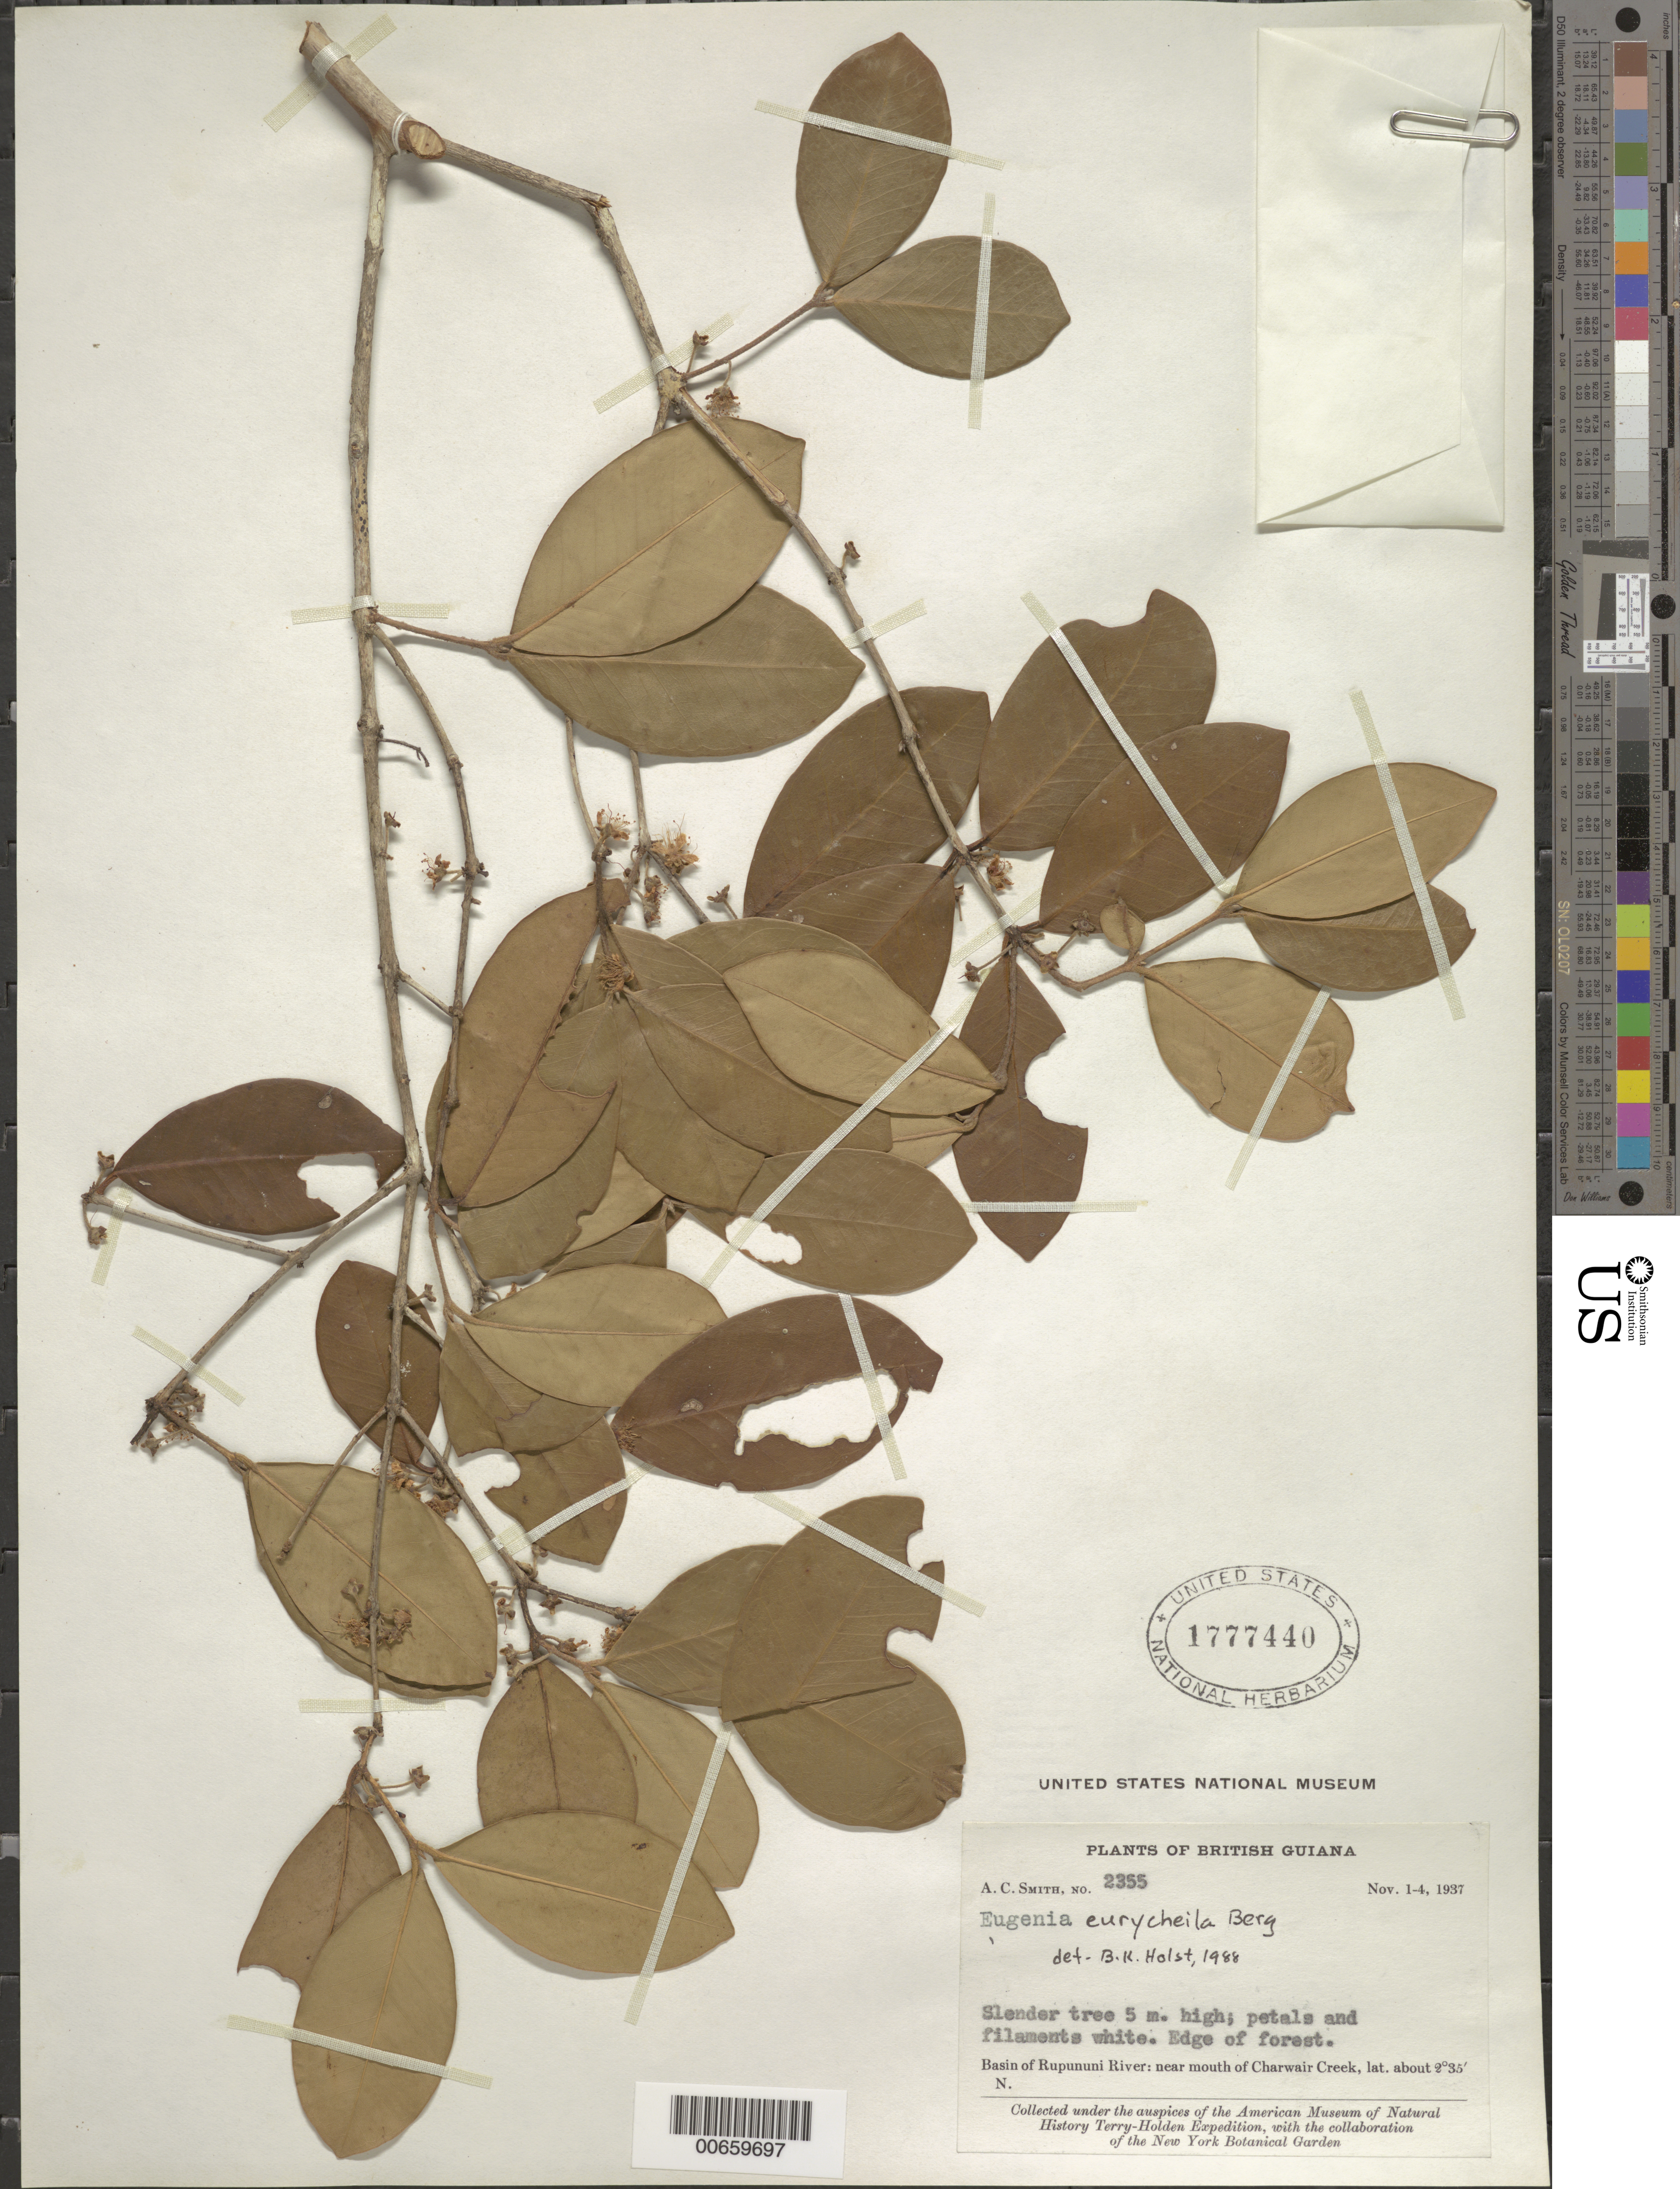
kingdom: Plantae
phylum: Tracheophyta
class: Magnoliopsida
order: Myrtales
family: Myrtaceae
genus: Eugenia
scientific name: Eugenia eurycheila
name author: O. Berg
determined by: Holst, Bruce K.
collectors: A. C. Smith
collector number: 2355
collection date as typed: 1-Nov-37 to 4-Nov-37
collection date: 1937-11-01/1937-11-04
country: Guyana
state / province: U. Takutu-U. Essequibo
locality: Charwair Creek, near mouth, Rupununi R. basin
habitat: Edge of forest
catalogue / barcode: US 1777440